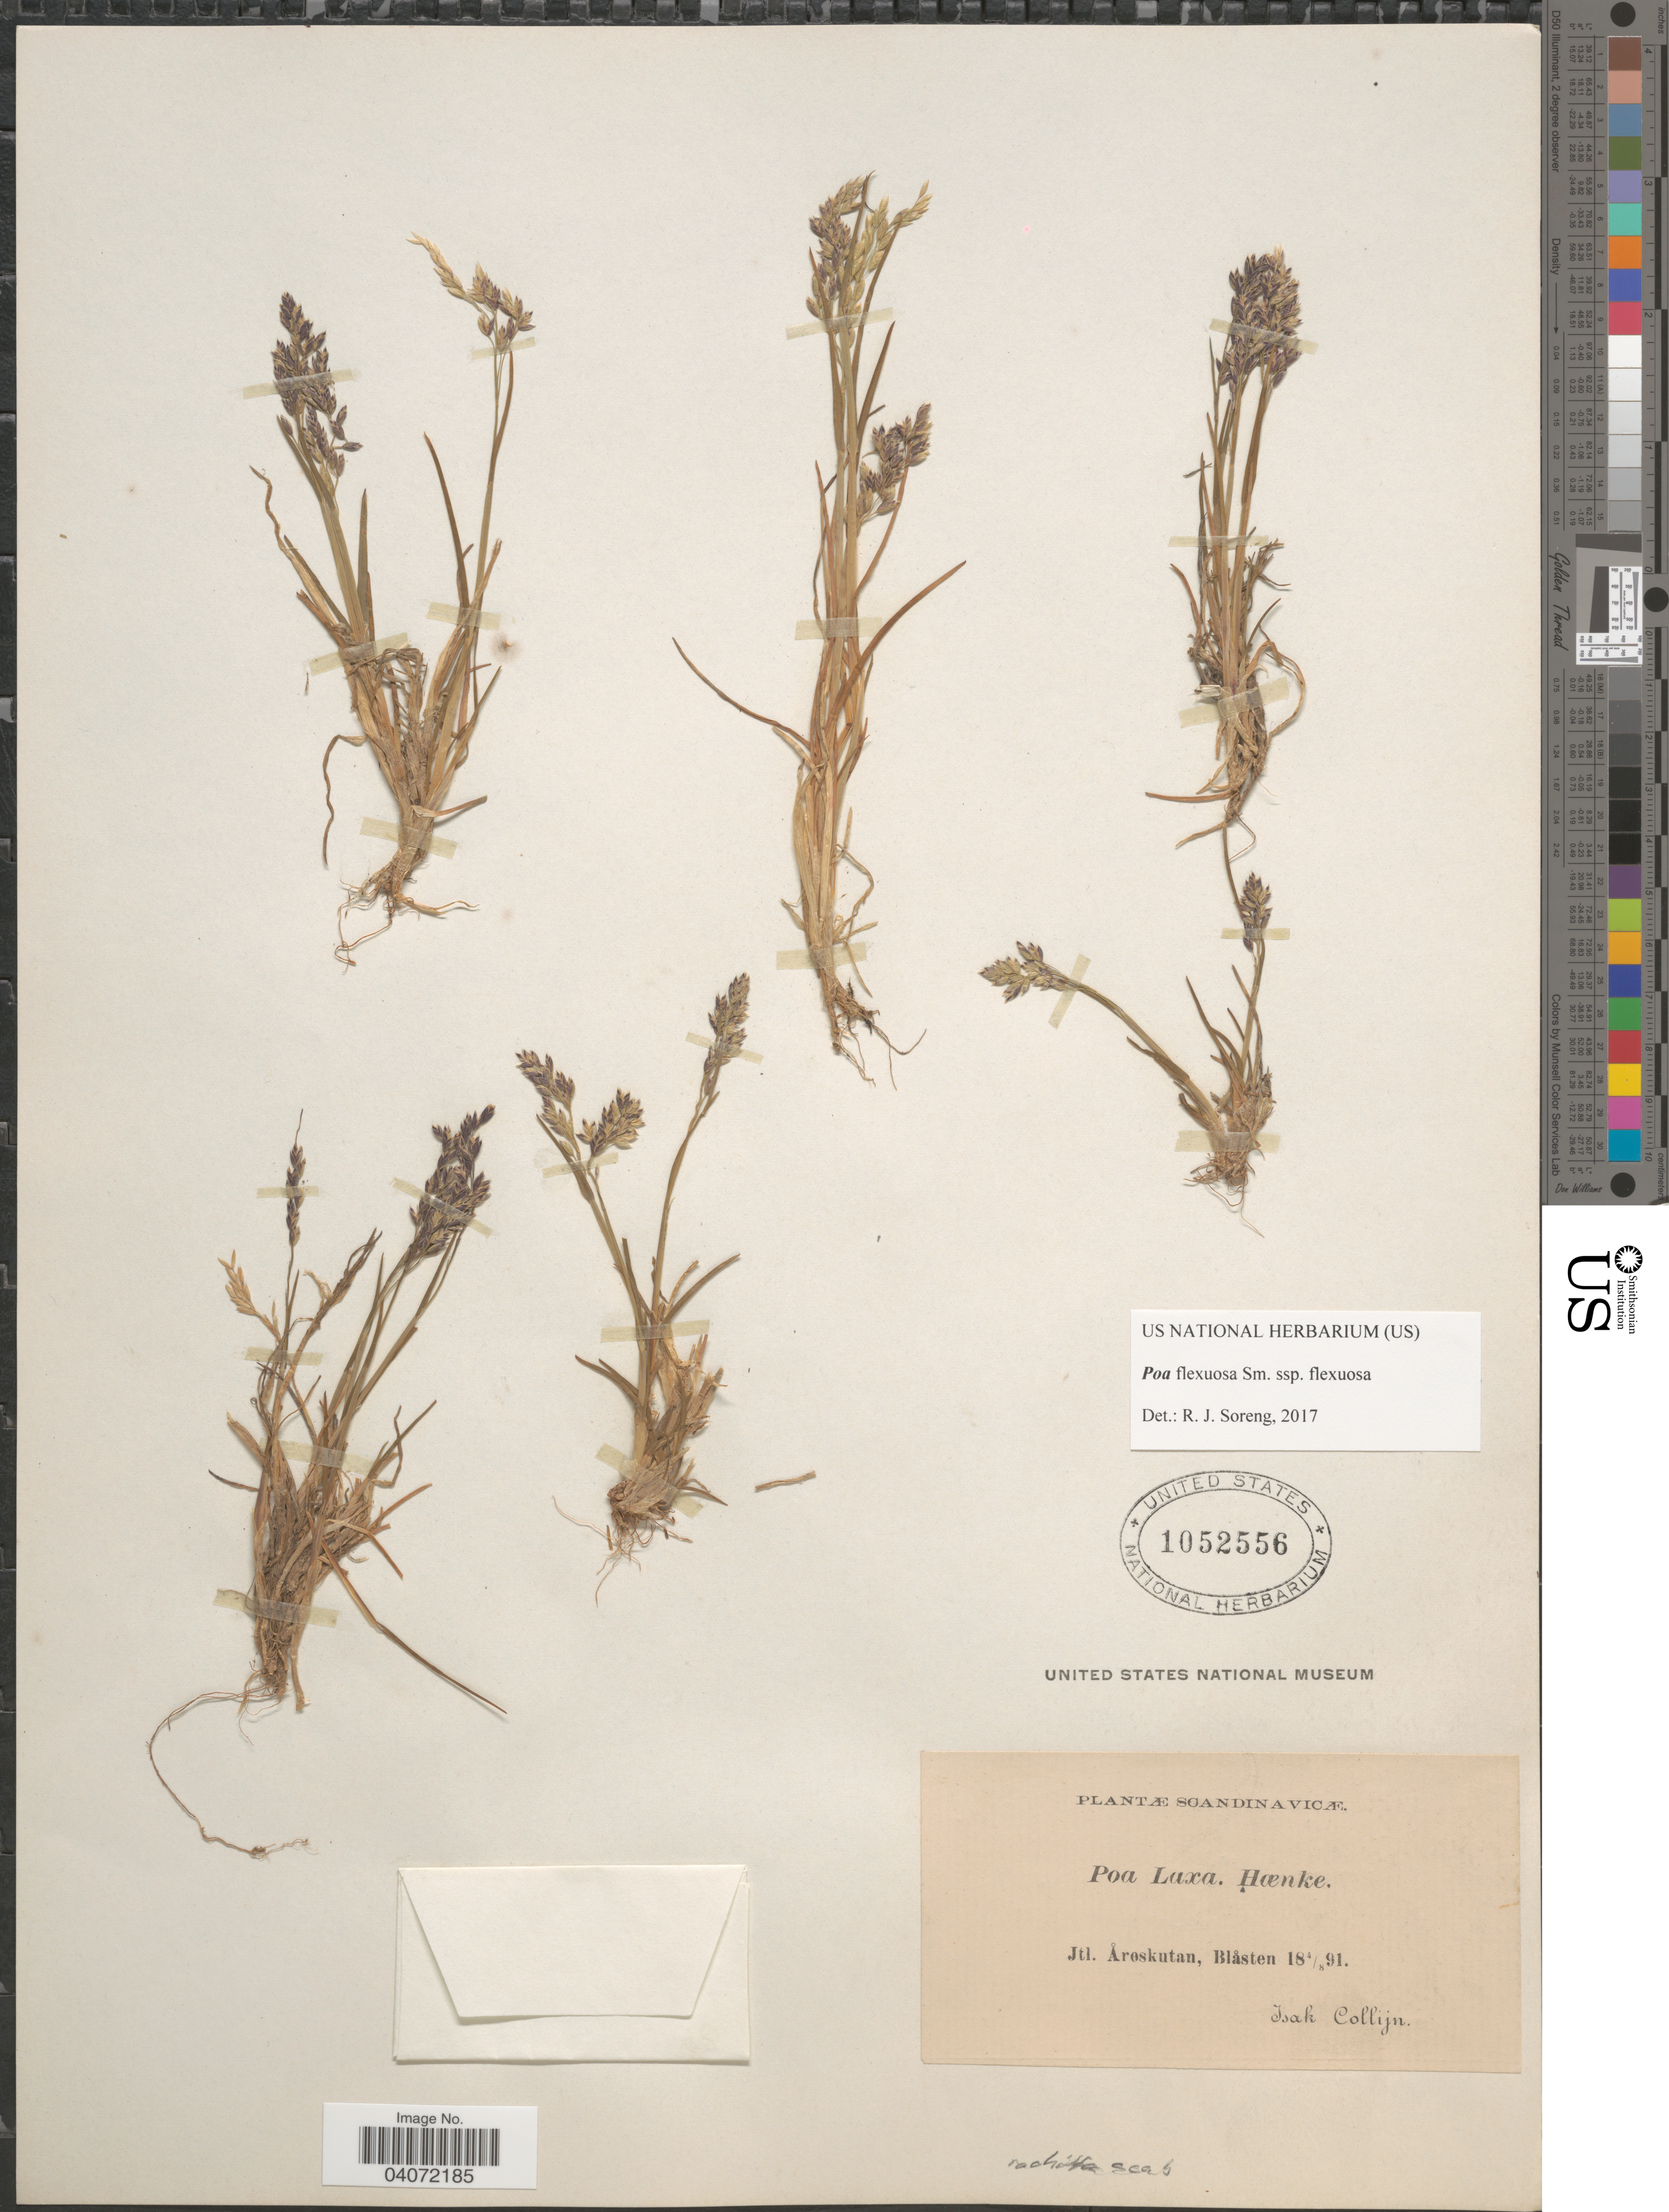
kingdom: Plantae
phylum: Tracheophyta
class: Liliopsida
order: Poales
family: Poaceae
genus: Poa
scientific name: Poa flexuosa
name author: Muhl.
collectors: I. Collijn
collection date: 1891-08-04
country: Sweden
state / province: Jämtland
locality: Scandinavicæ. Jtl. Åroskutan, Blåsten.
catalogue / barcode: US 1052556